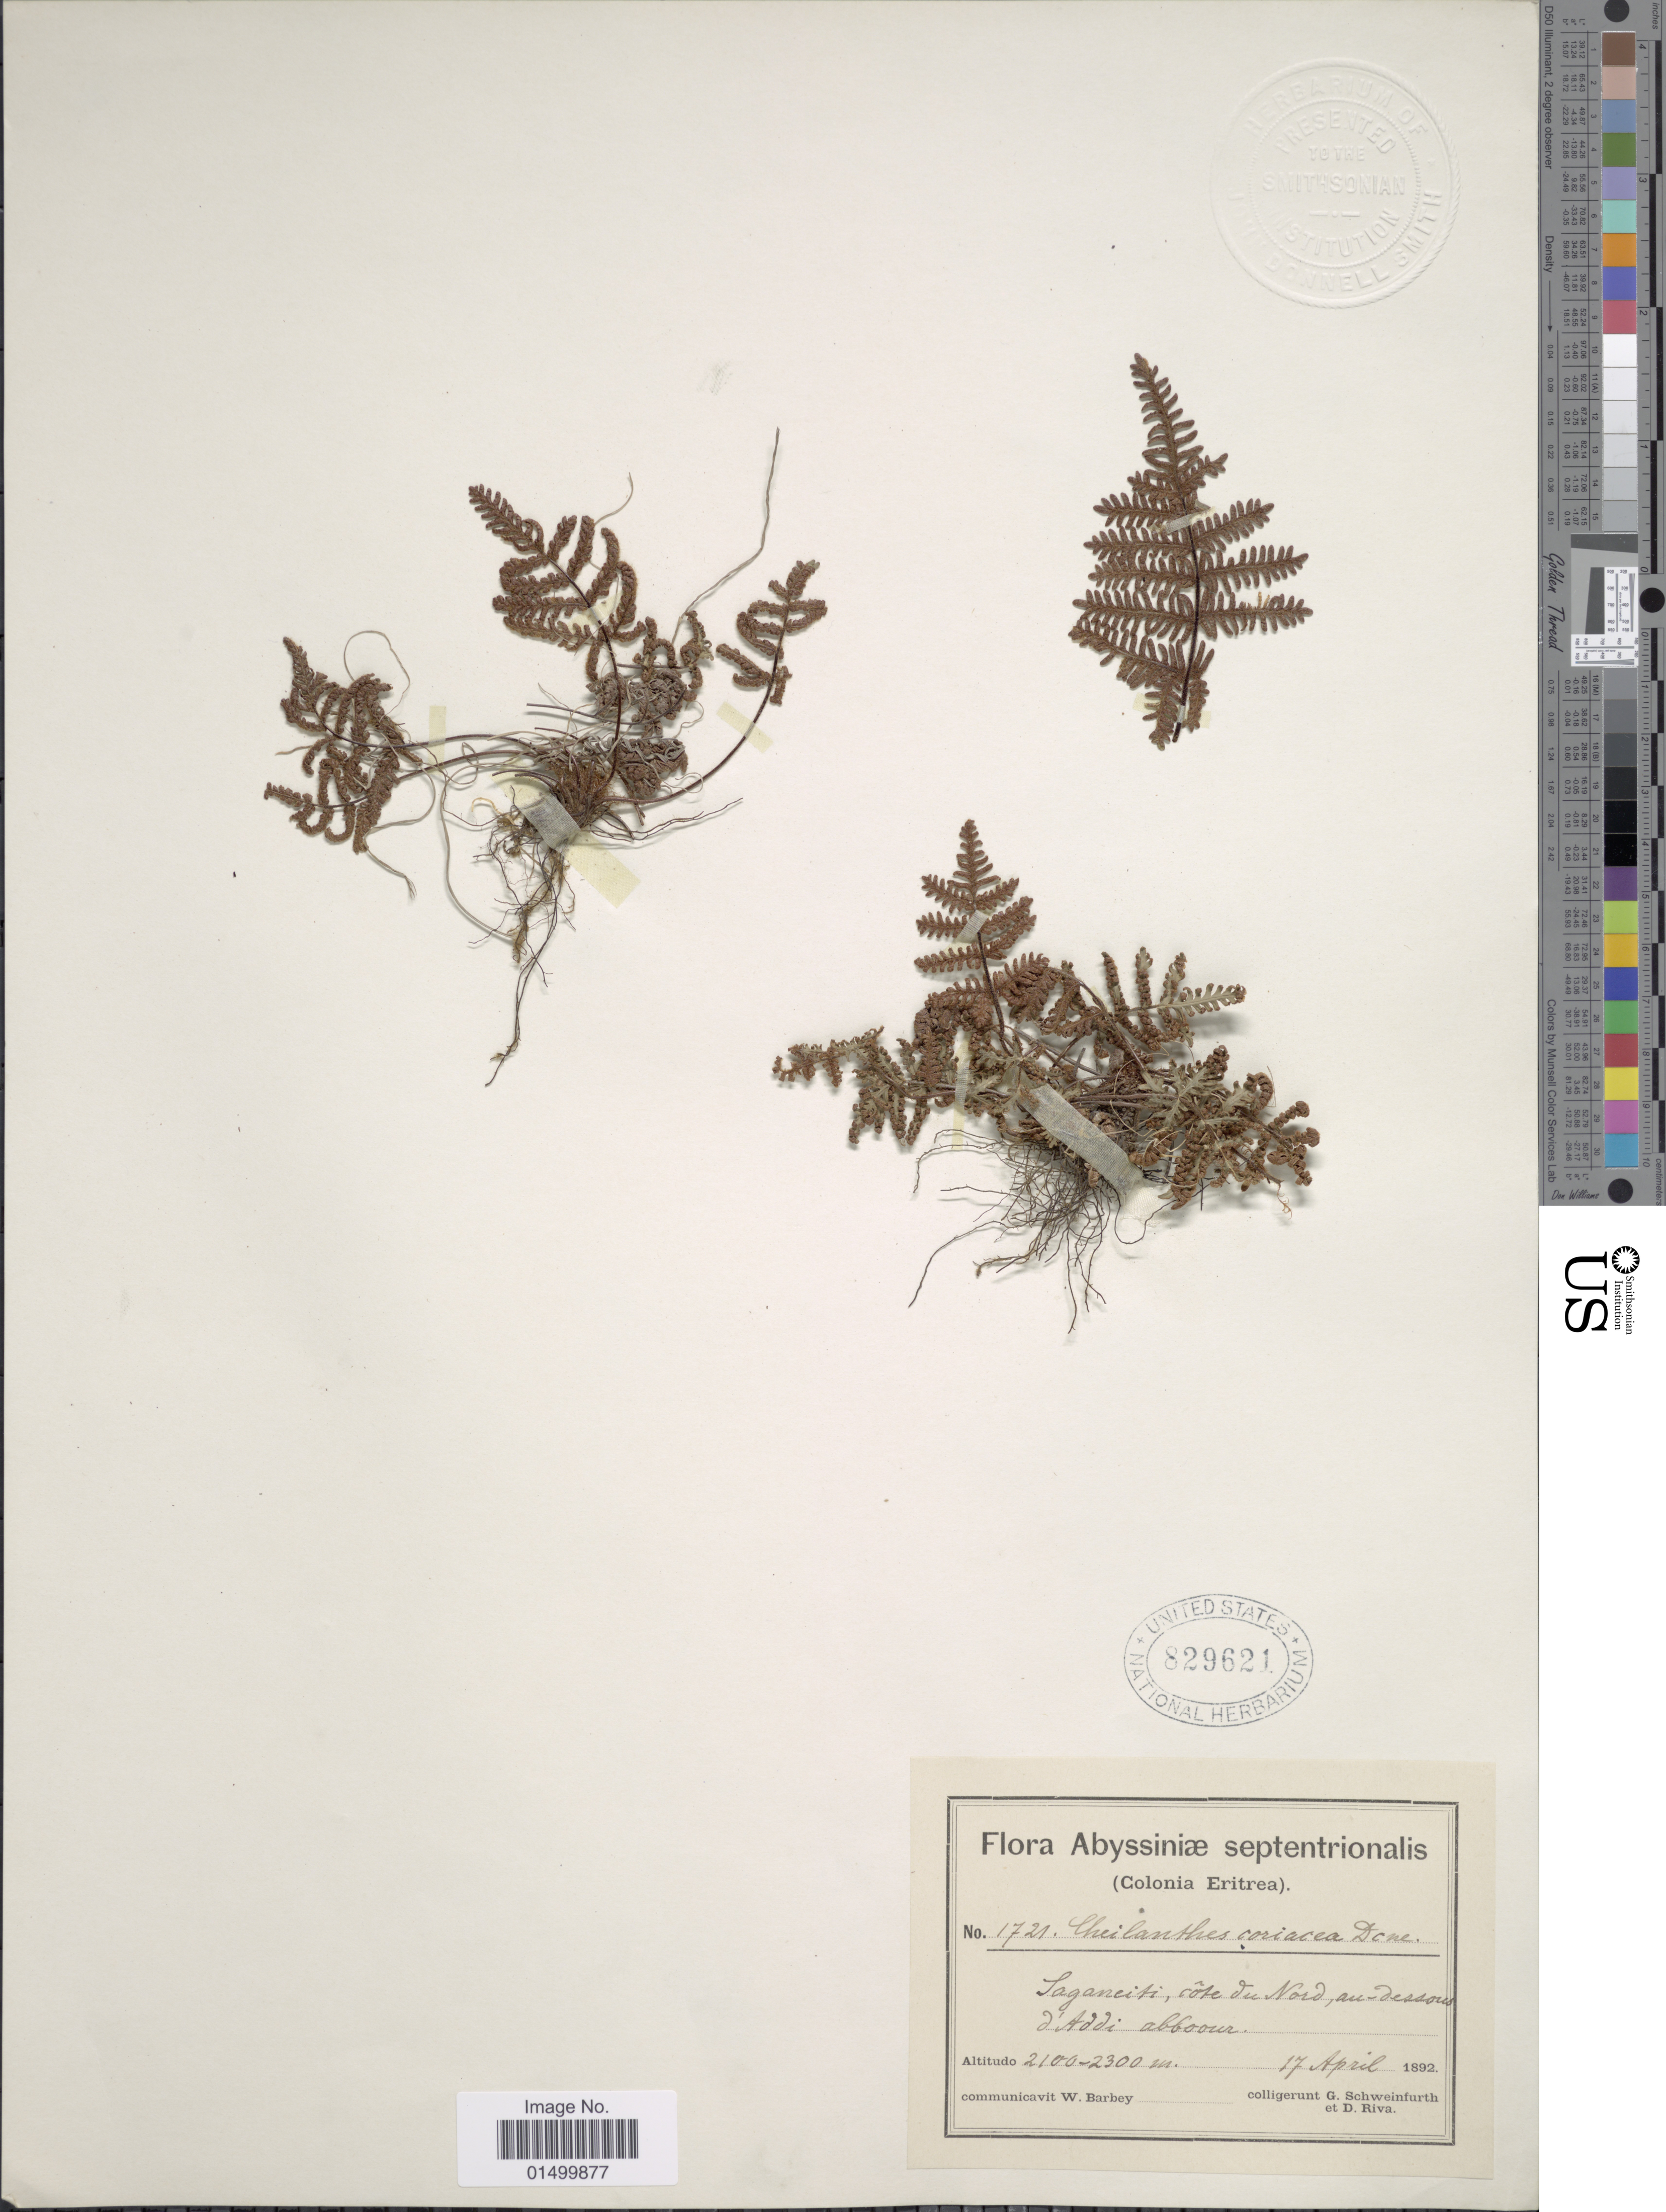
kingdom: Plantae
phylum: Tracheophyta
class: Polypodiopsida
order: Polypodiales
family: Pteridaceae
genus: Cheilanthes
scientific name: Cheilanthes coriacea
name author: Decne.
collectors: G. A. Schweinfurth & D. Riva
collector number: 1721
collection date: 1892-04-17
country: Eritrea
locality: Saganeiti, côte du Nord, au-dessous d'Addi abboour.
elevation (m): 2100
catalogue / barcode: US 829621